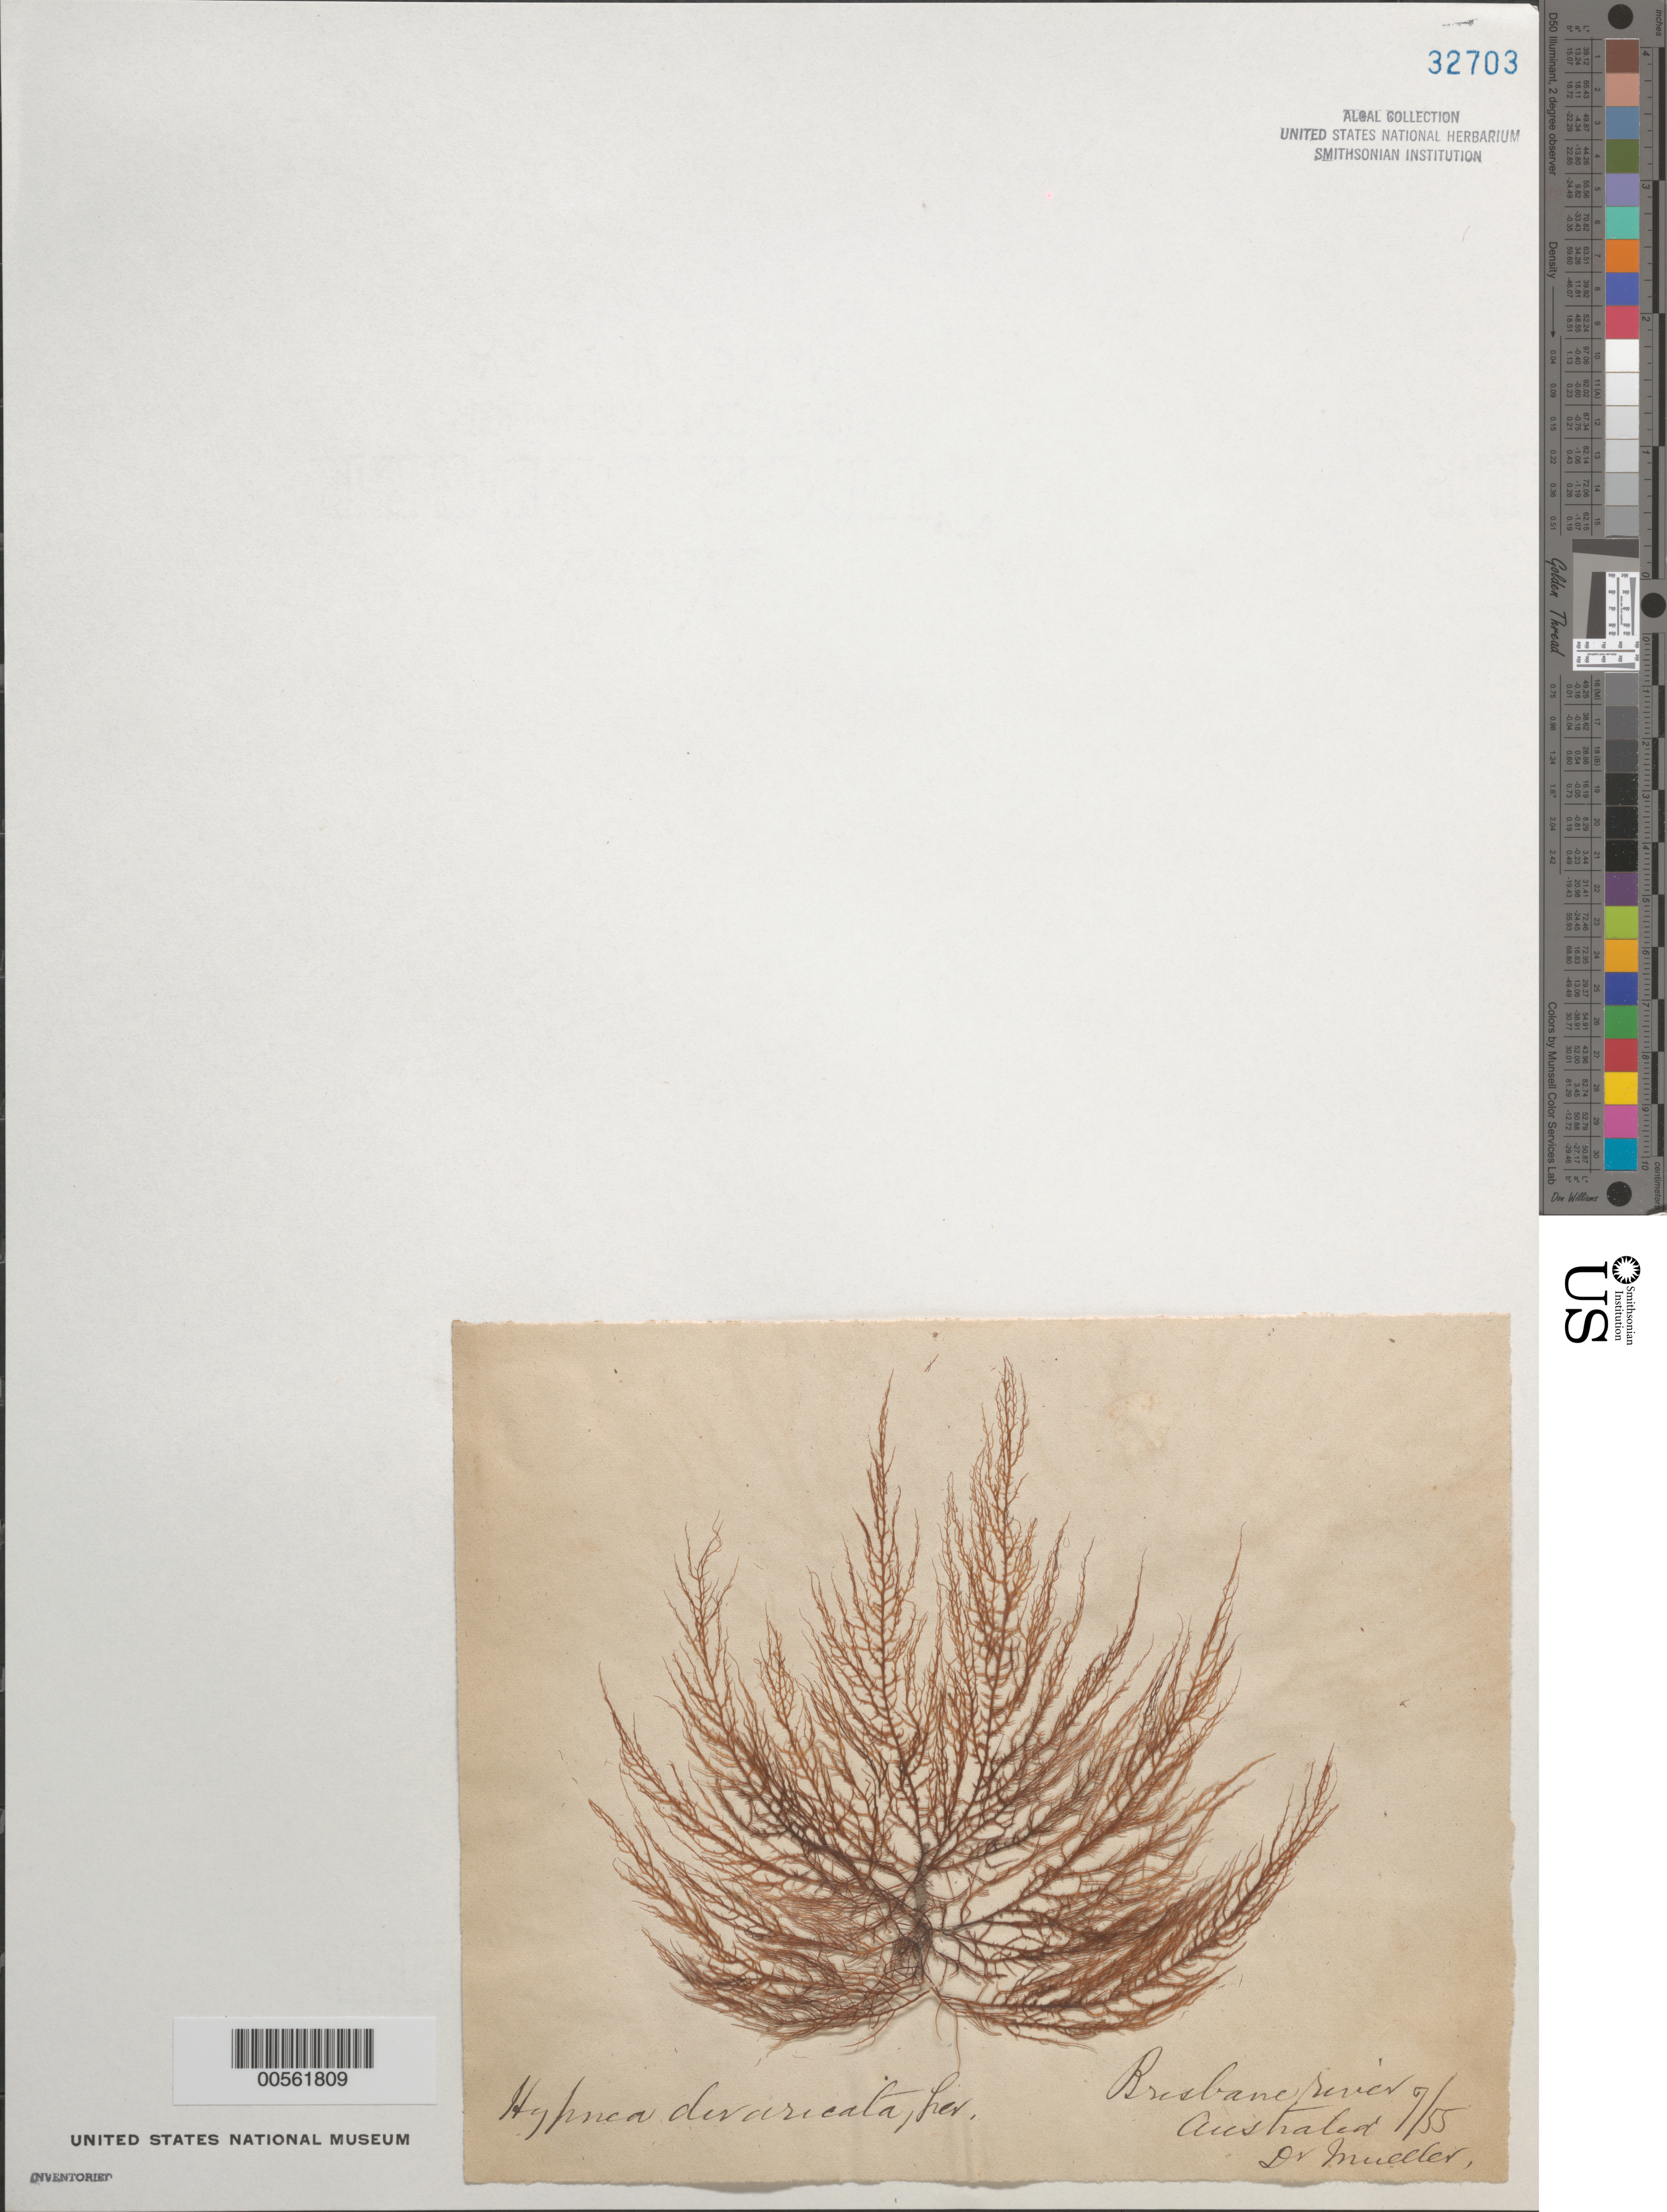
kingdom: Plantae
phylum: Rhodophyta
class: Florideophyceae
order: Gigartinales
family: Cystocloniaceae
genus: Hypnea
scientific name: Hypnea divaricata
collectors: F. Mueller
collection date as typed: Jul 1855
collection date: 1855-07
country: Australia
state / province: Queensland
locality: Brisbane River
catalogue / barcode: US 32703